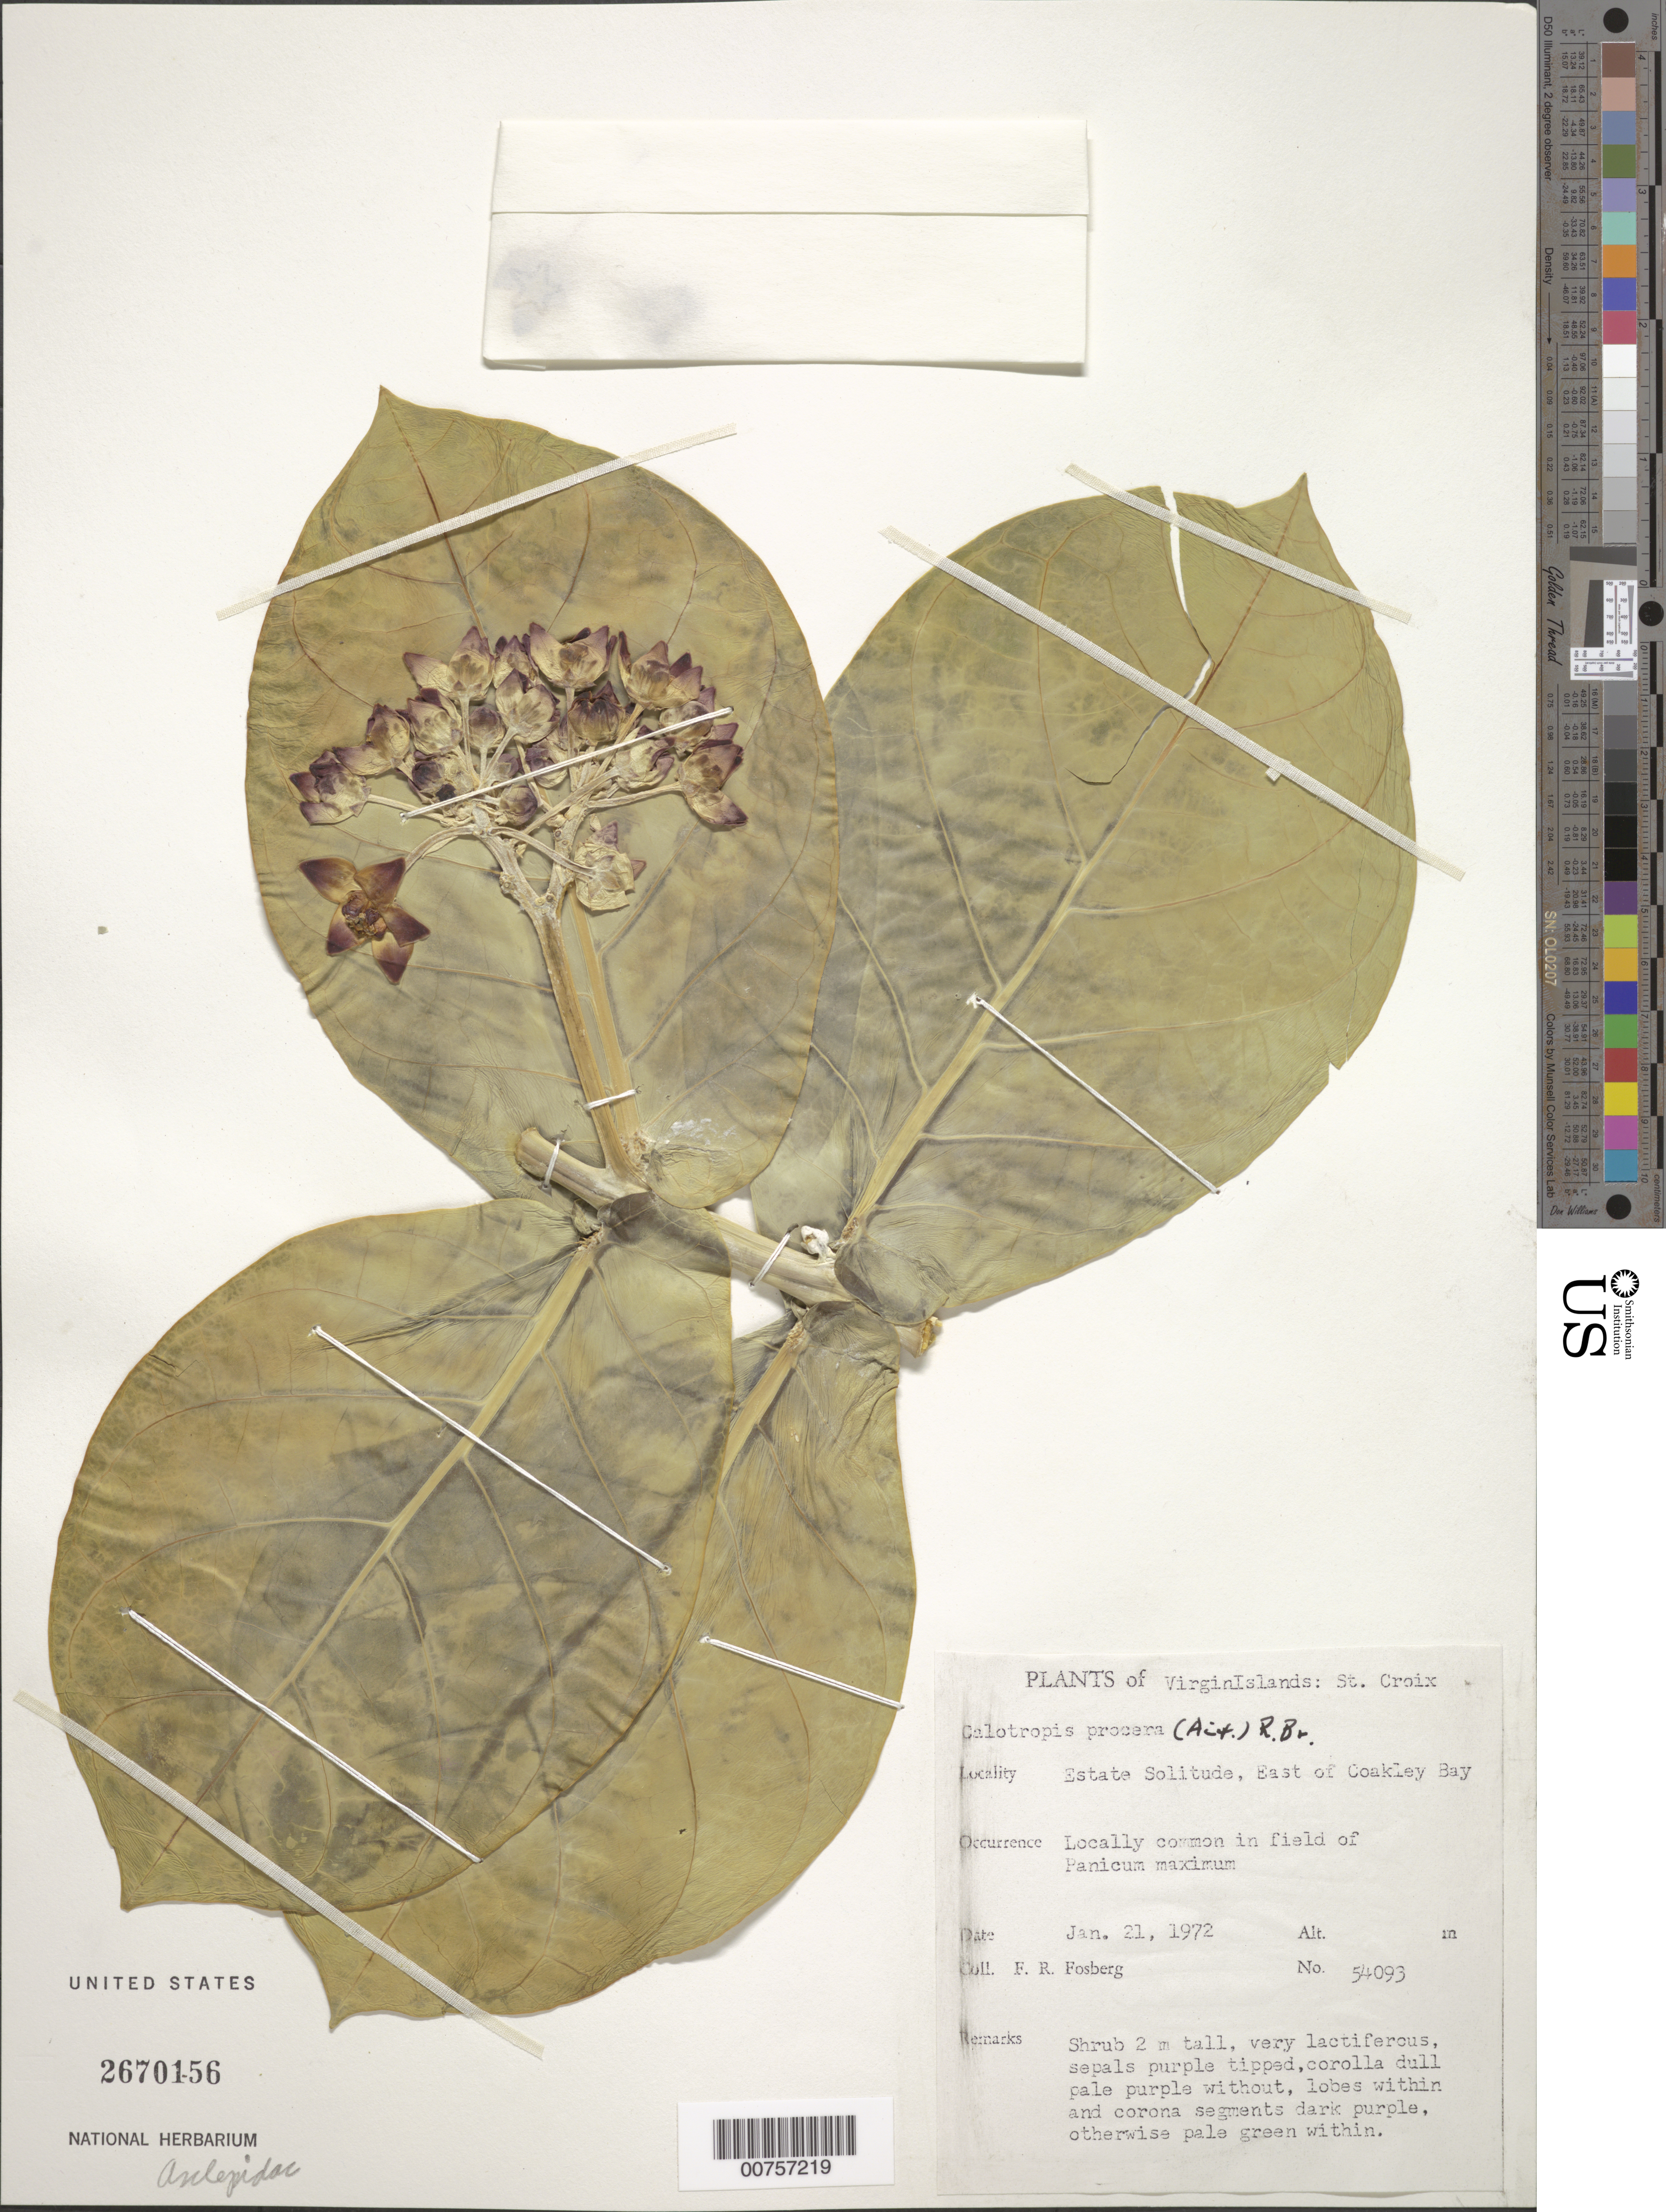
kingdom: Plantae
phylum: Tracheophyta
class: Magnoliopsida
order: Gentianales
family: Apocynaceae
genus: Calotropis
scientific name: Calotropis procera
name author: (Aiton) W.T. Aiton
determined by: Acevedo-Rodríguez, P., (BOT), Smithsonian Institution - National Museum of Natural History (UNITED STATES)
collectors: F. R. Fosberg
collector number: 54093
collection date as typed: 21 Jan 1972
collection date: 1972-01-21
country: U.S. Virgin Islands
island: St. Croix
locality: Estate Solitude, East of Coakley Bay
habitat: Locally common in field of Panicum maximum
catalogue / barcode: US 2670156